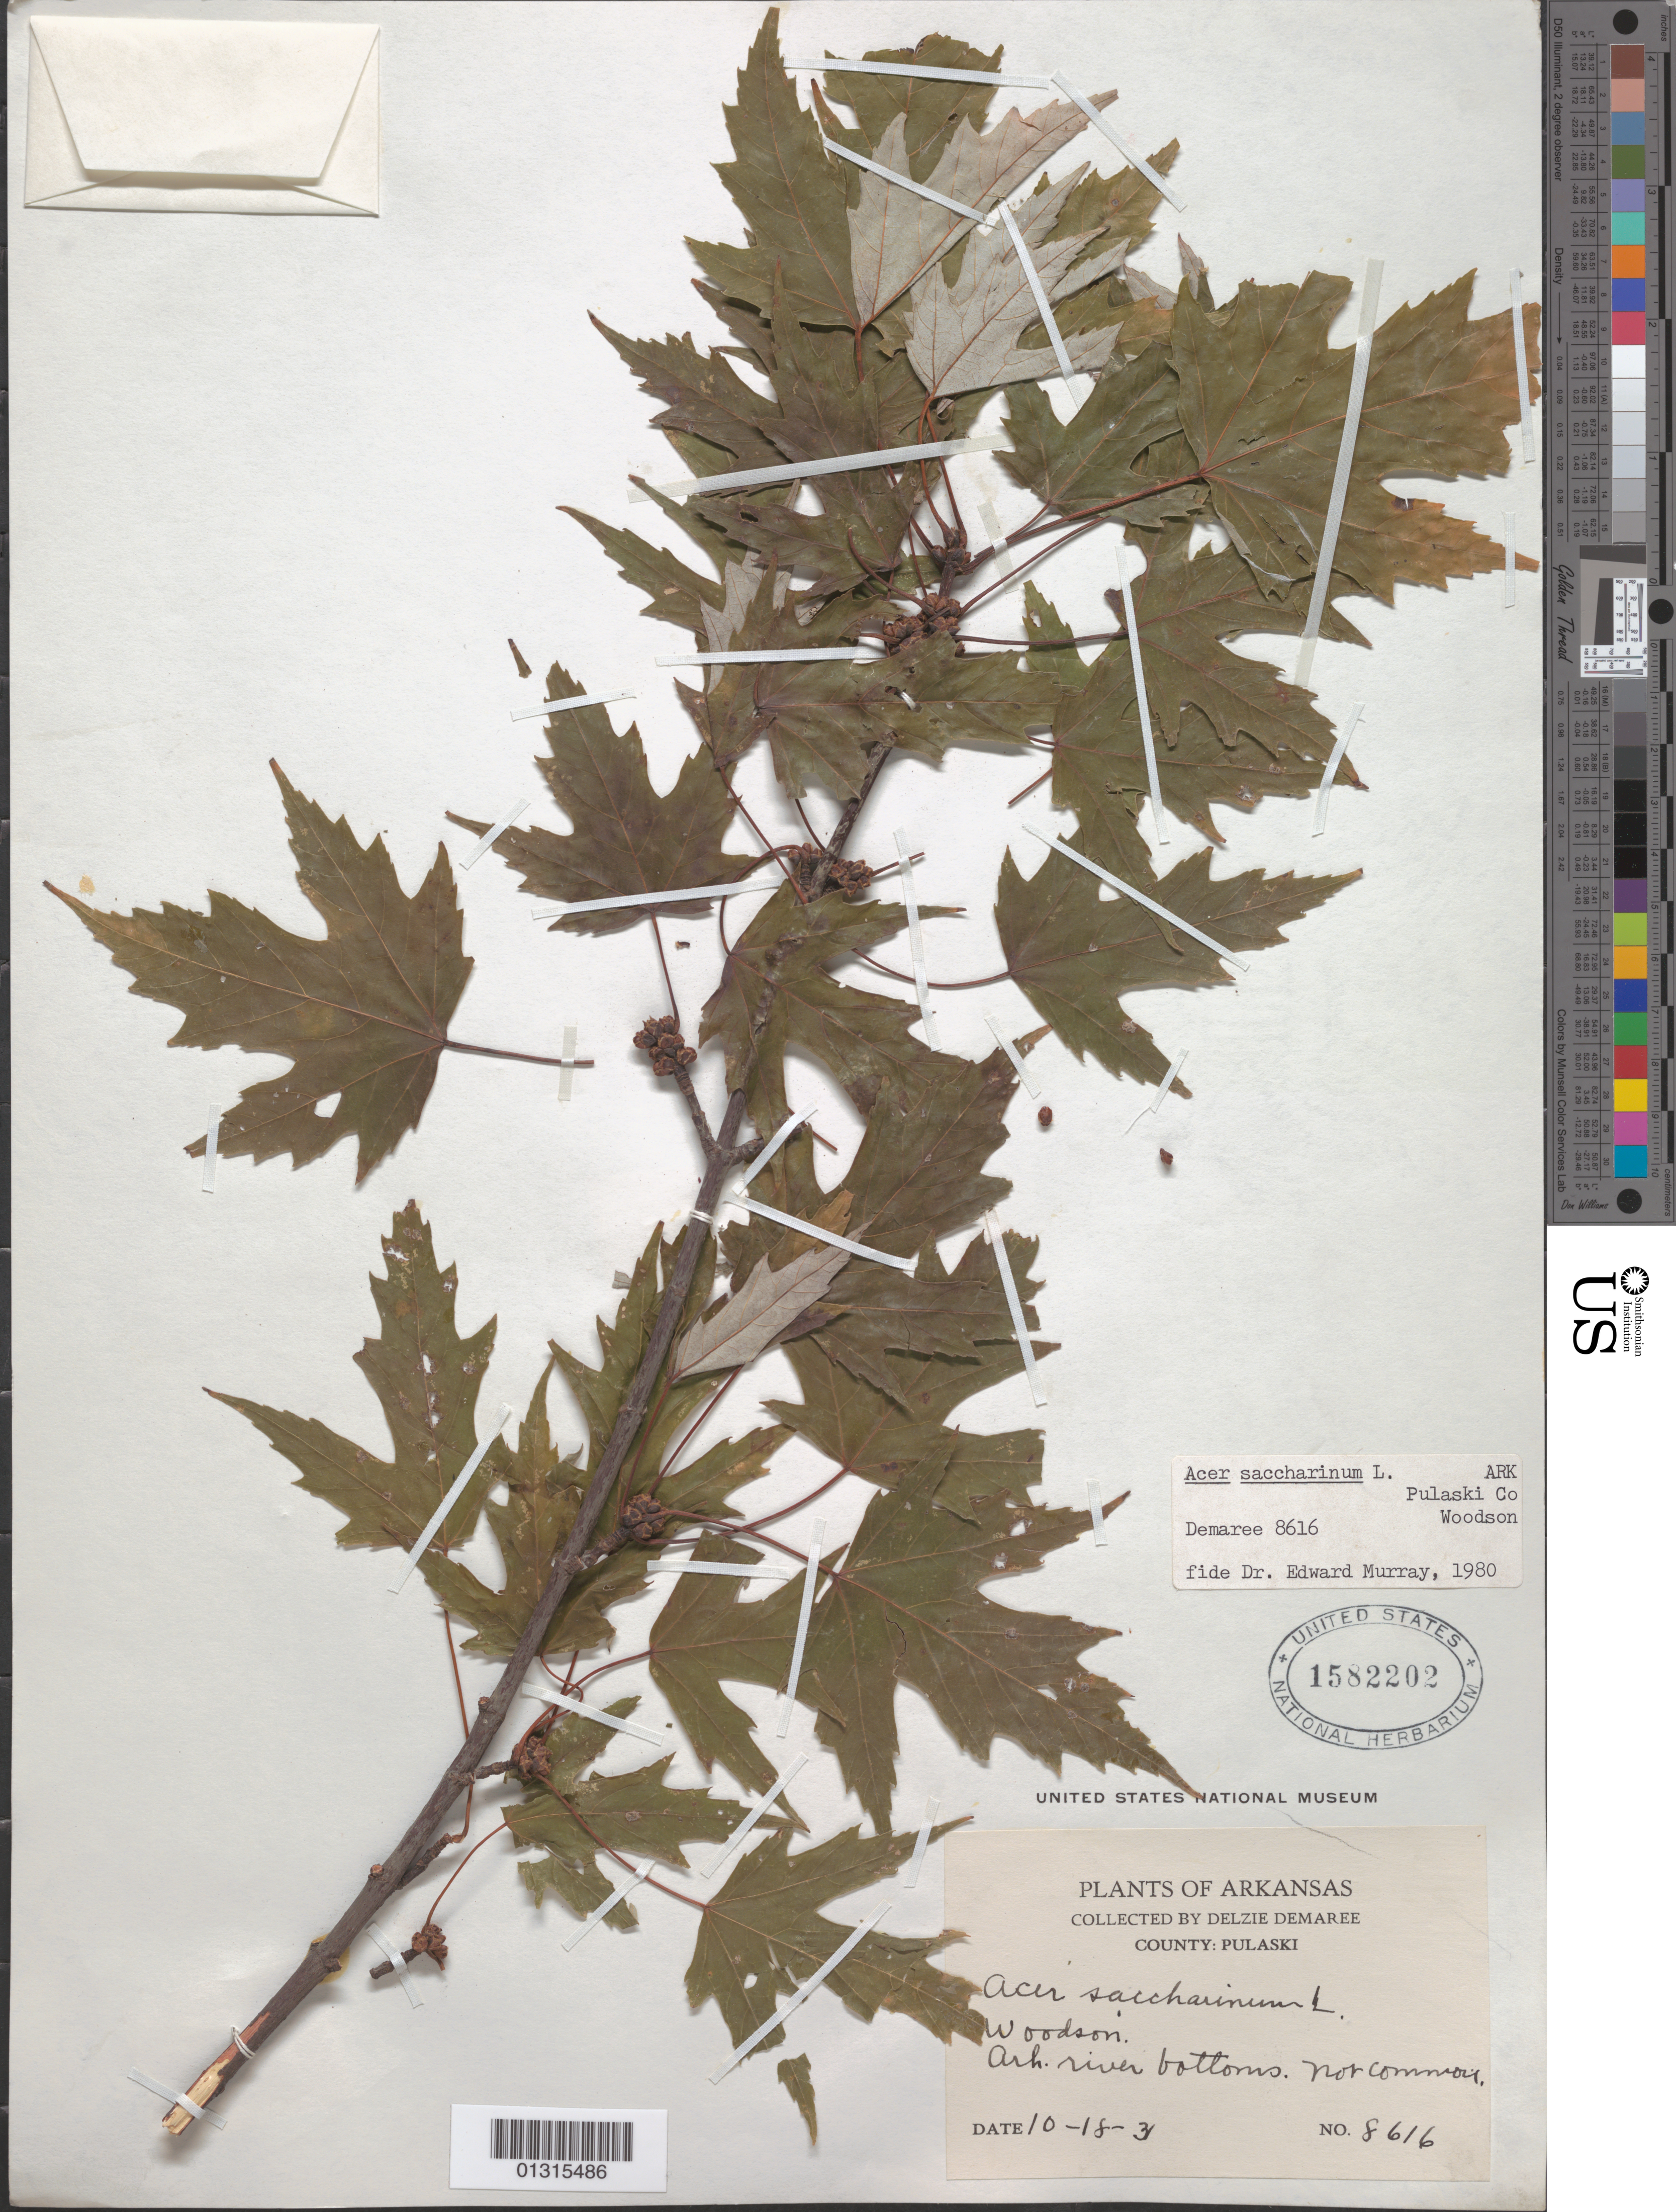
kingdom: Plantae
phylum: Tracheophyta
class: Magnoliopsida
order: Sapindales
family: Sapindaceae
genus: Acer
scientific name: Acer saccharinum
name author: L.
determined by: Murray, Edward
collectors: D. Demaree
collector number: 8616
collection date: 1931-10-18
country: United States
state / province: Arkansas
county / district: Pulaski County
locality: Pulaski County, Woodson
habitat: Ark. river bottoms. Not common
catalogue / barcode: US 1582202